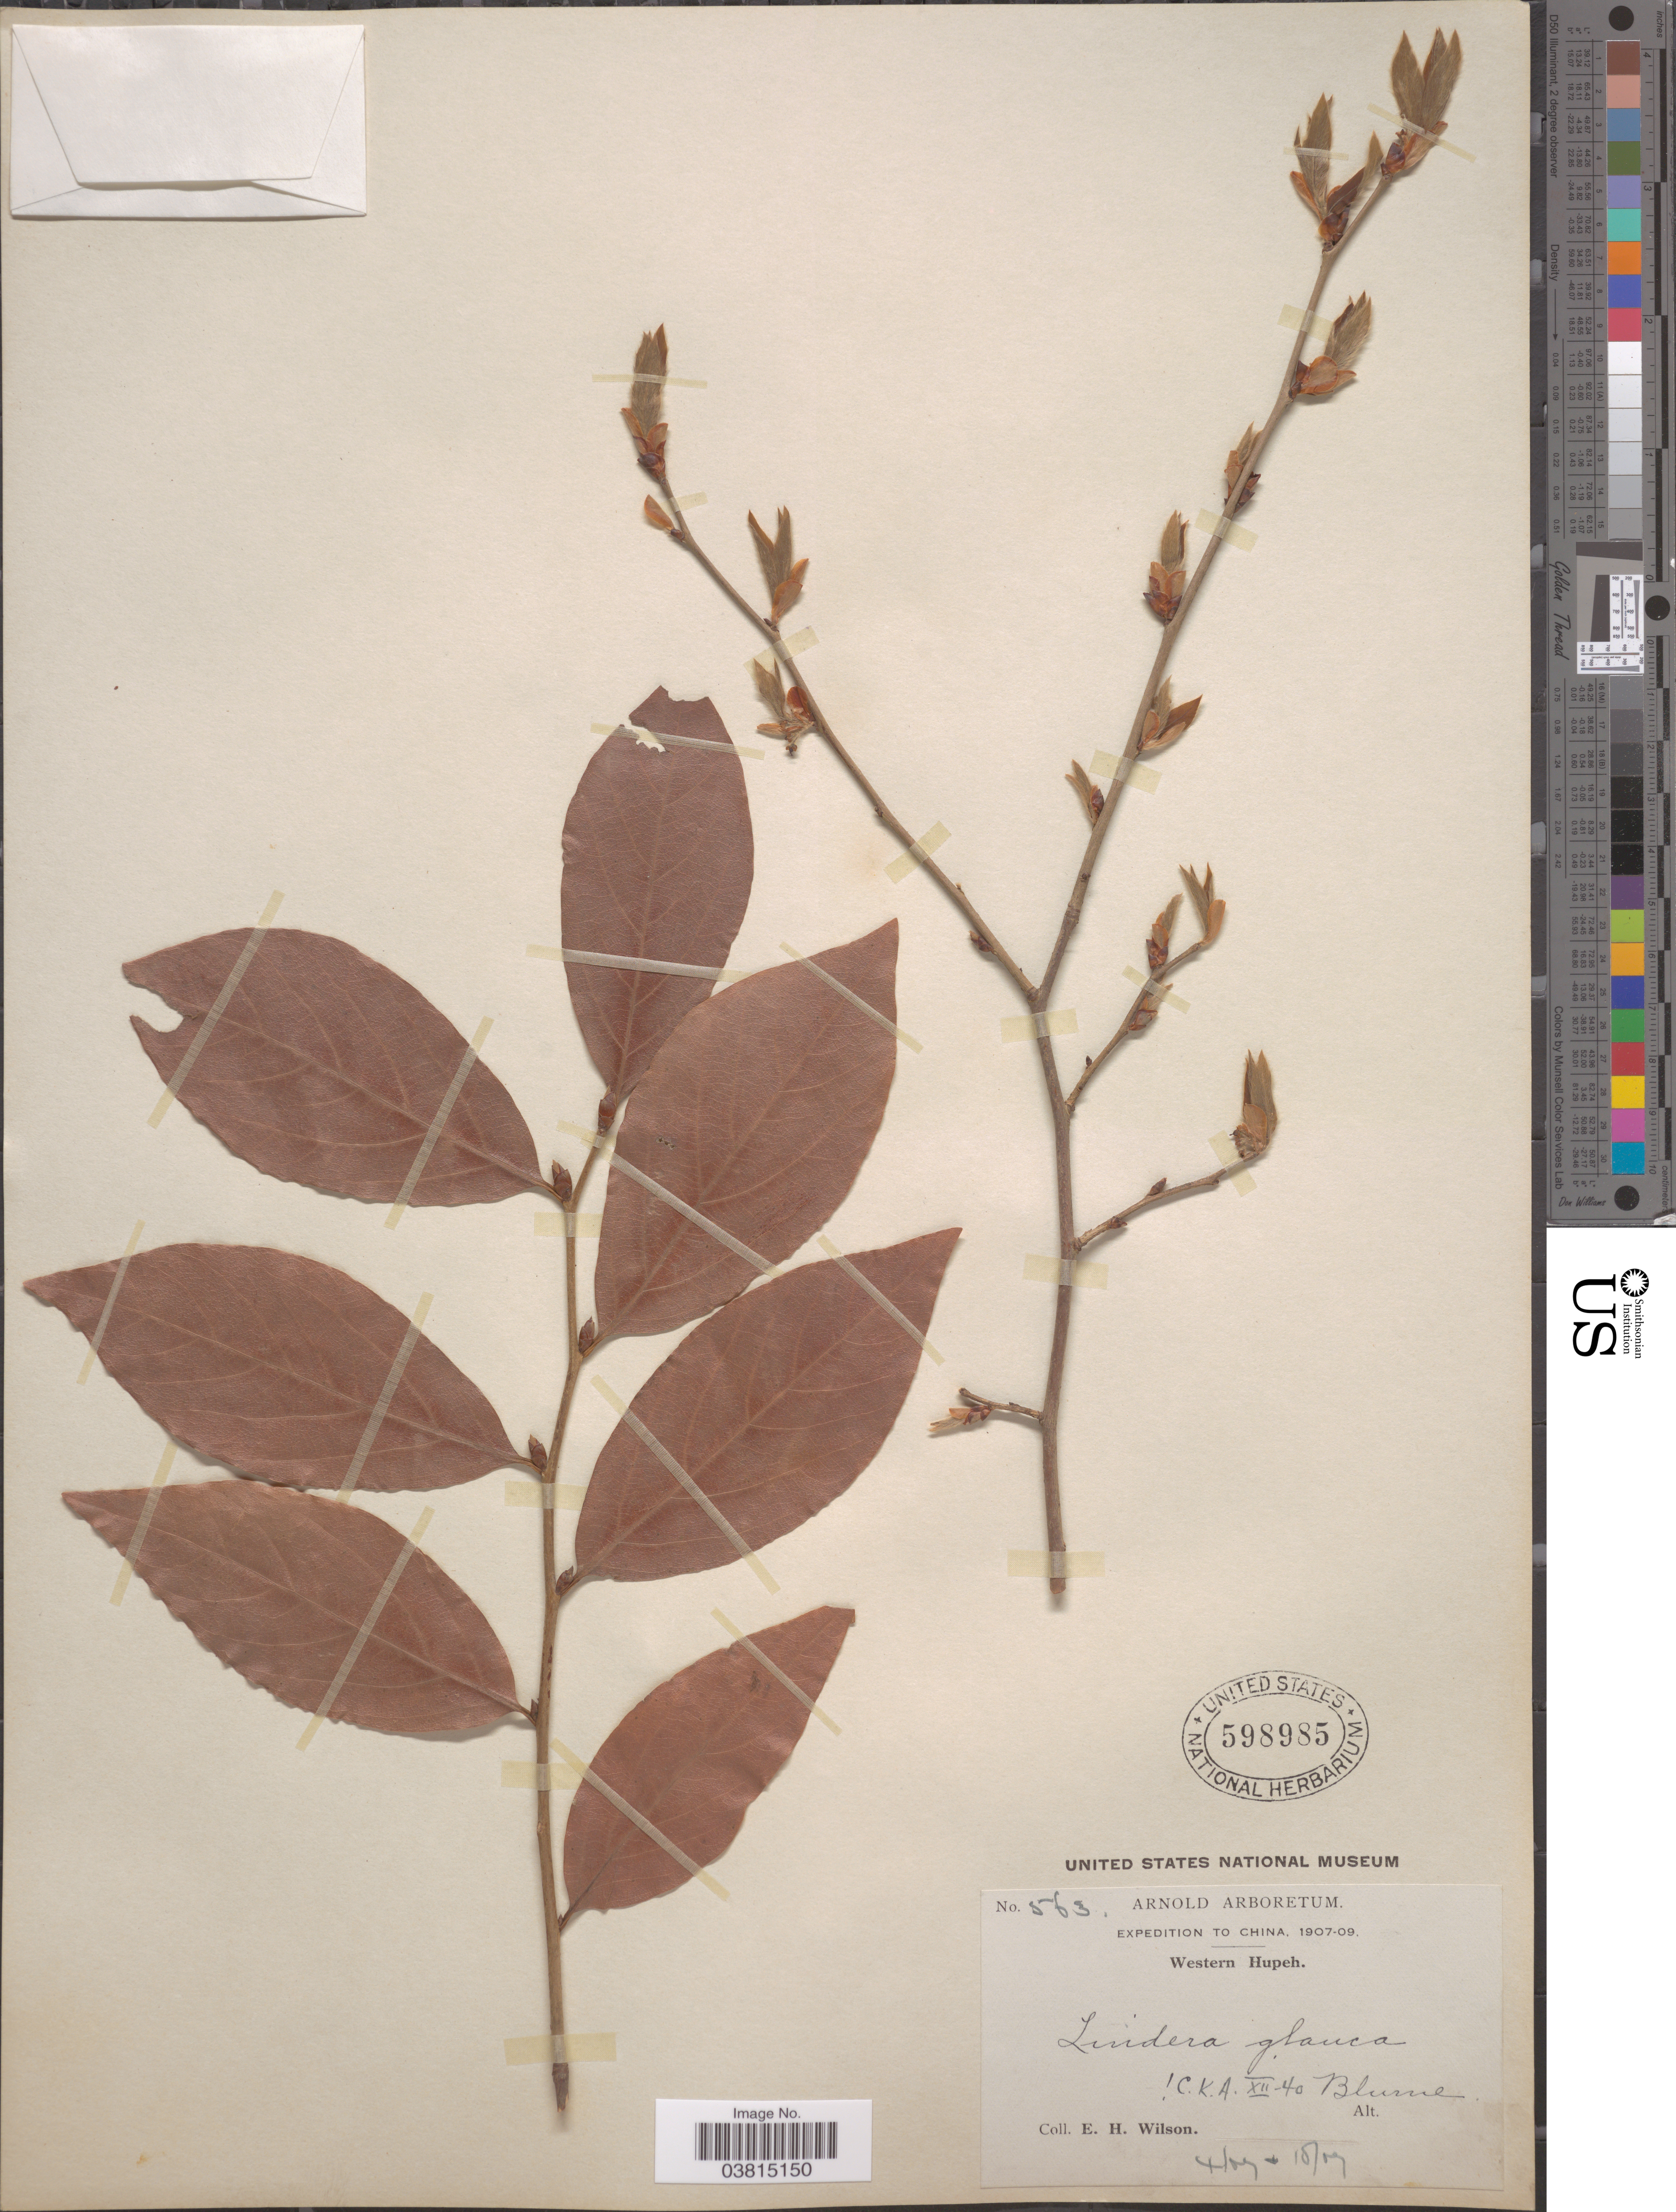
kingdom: Plantae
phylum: Tracheophyta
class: Magnoliopsida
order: Laurales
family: Lauraceae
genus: Lindera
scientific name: Lindera glauca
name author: (Siebold & Zucc.) Blume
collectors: E. Wilson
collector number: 563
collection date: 1909-05-10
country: China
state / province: Hubei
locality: Western Hupeh.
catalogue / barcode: US 598985